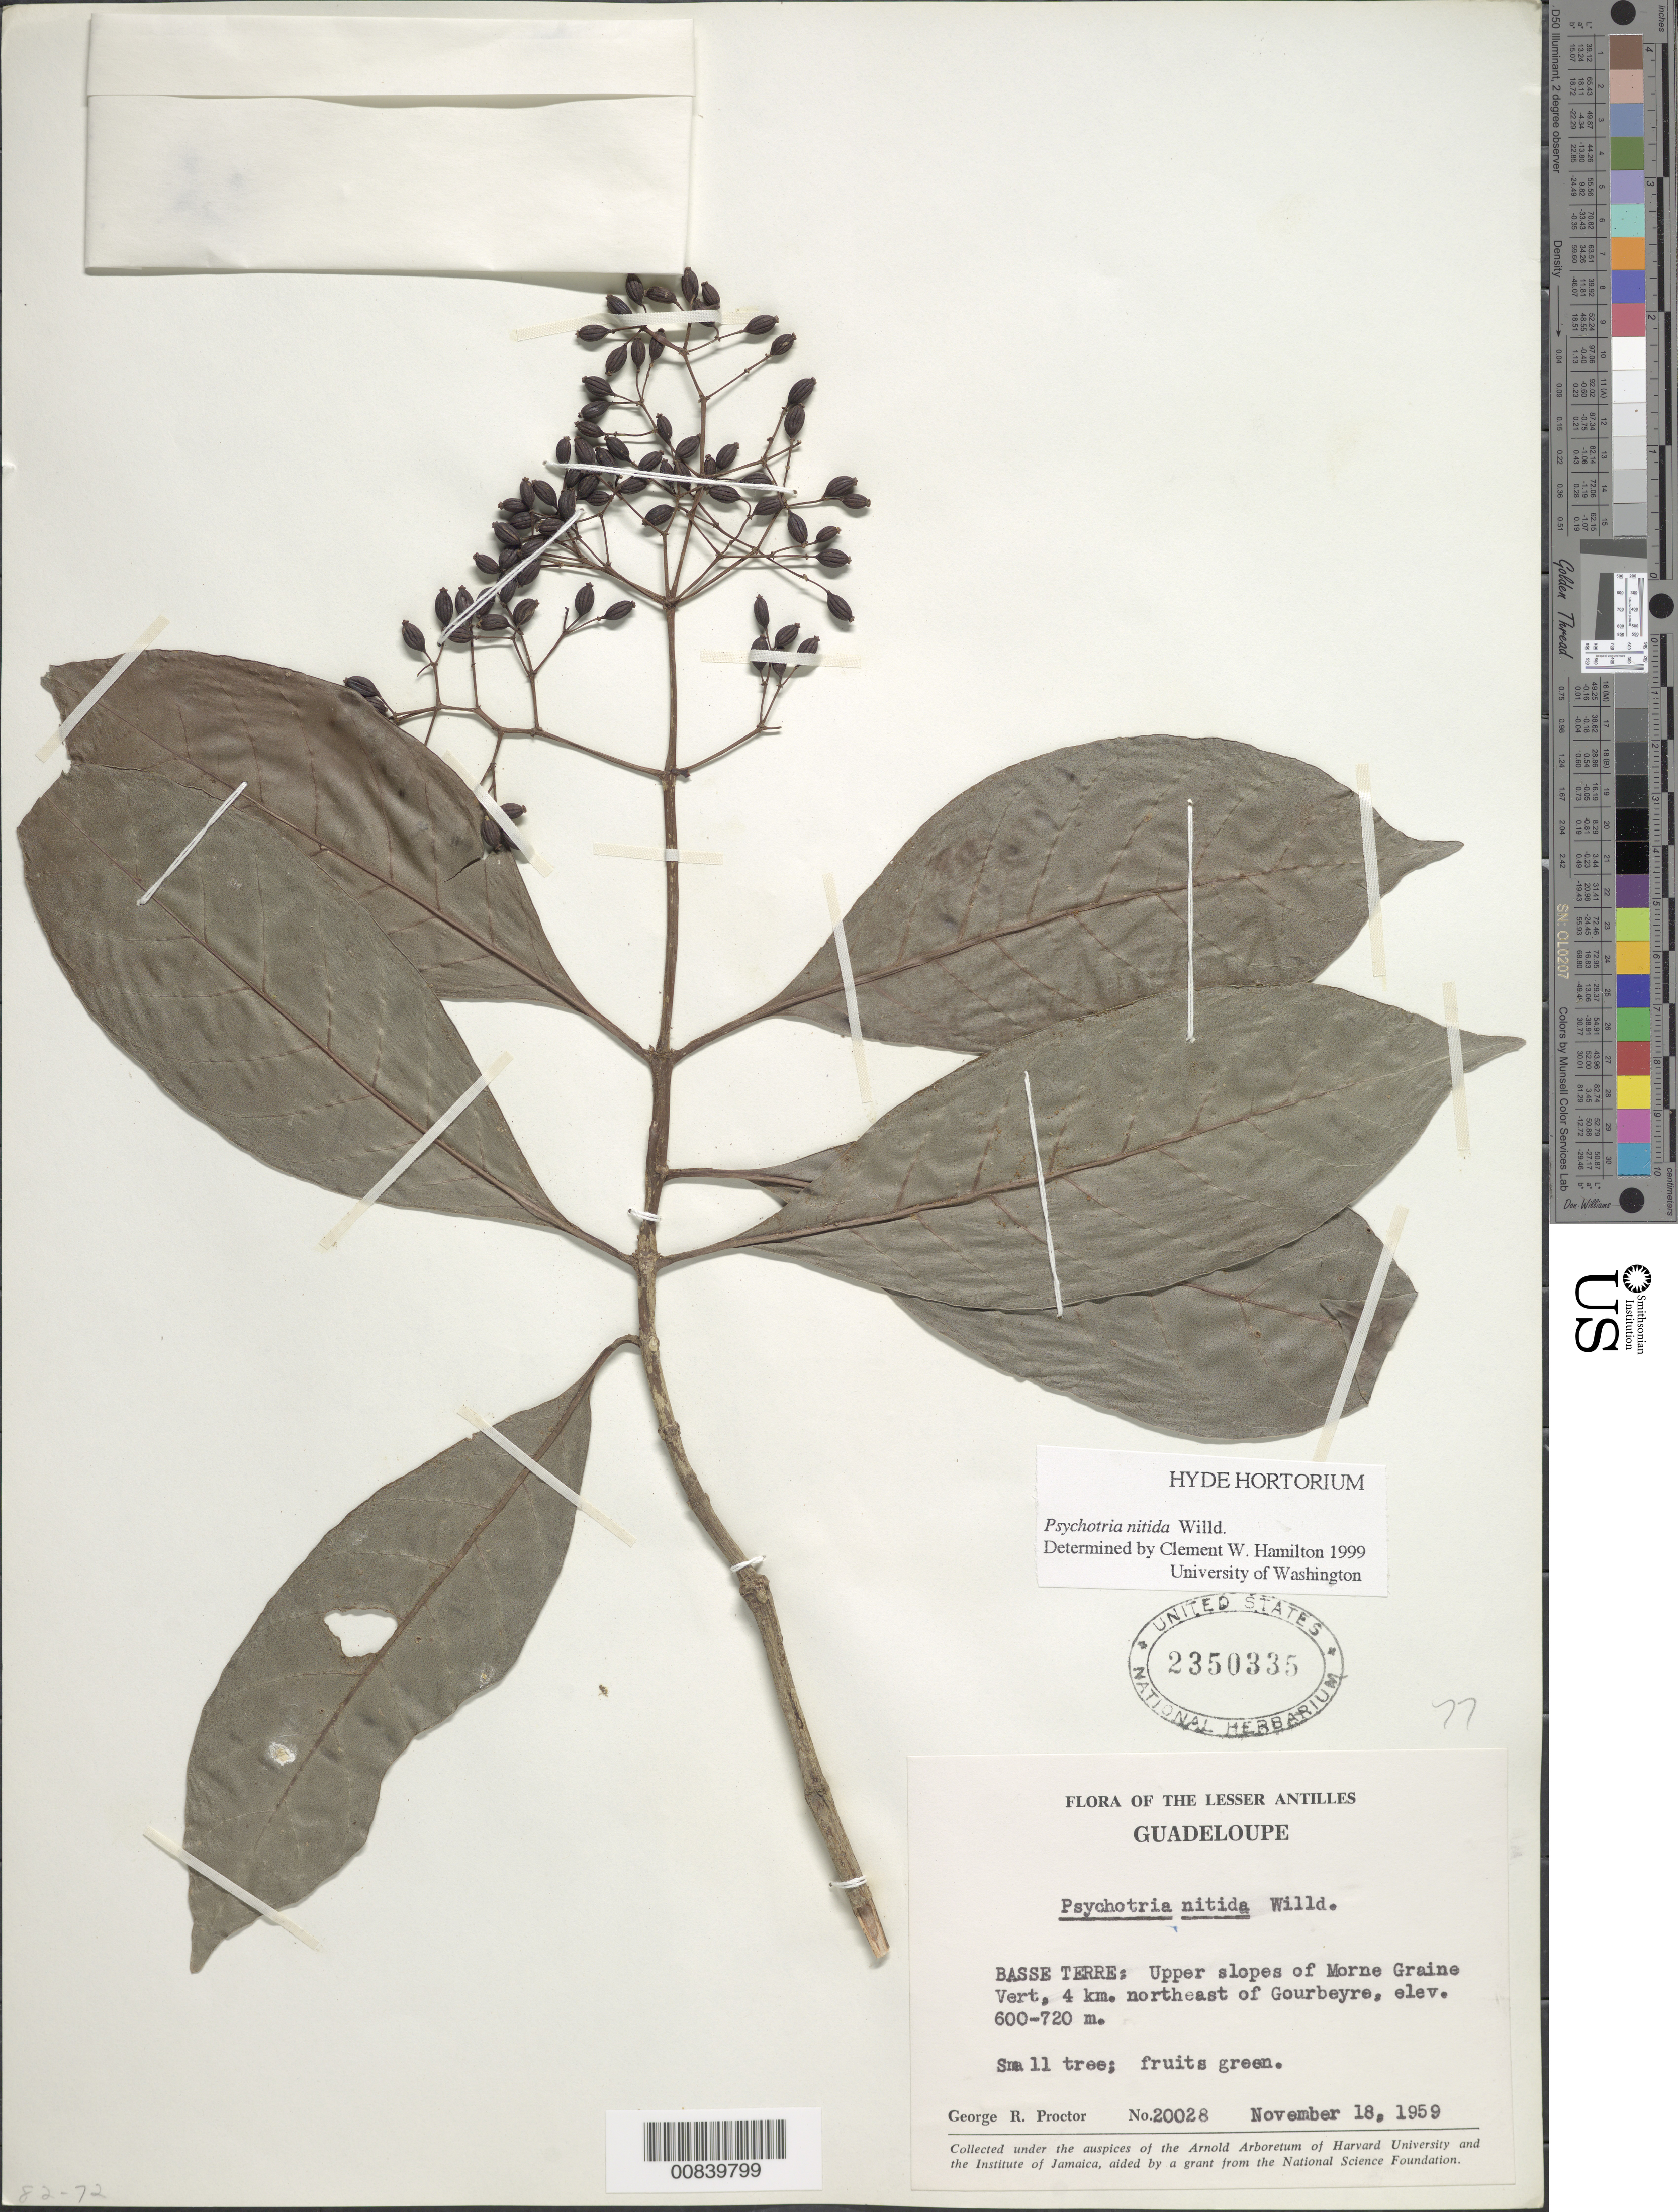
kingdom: Plantae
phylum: Tracheophyta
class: Magnoliopsida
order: Gentianales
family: Rubiaceae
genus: Psychotria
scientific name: Psychotria mapourioides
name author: DC.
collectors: G. R. Proctor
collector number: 20028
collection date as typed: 18 Nov 1959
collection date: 1959-11-18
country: Guadeloupe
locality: Basse Terre: Upper slopes of Morne Graine Vert, 4 km northeast of Gourbeyre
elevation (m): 600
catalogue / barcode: US 2350335